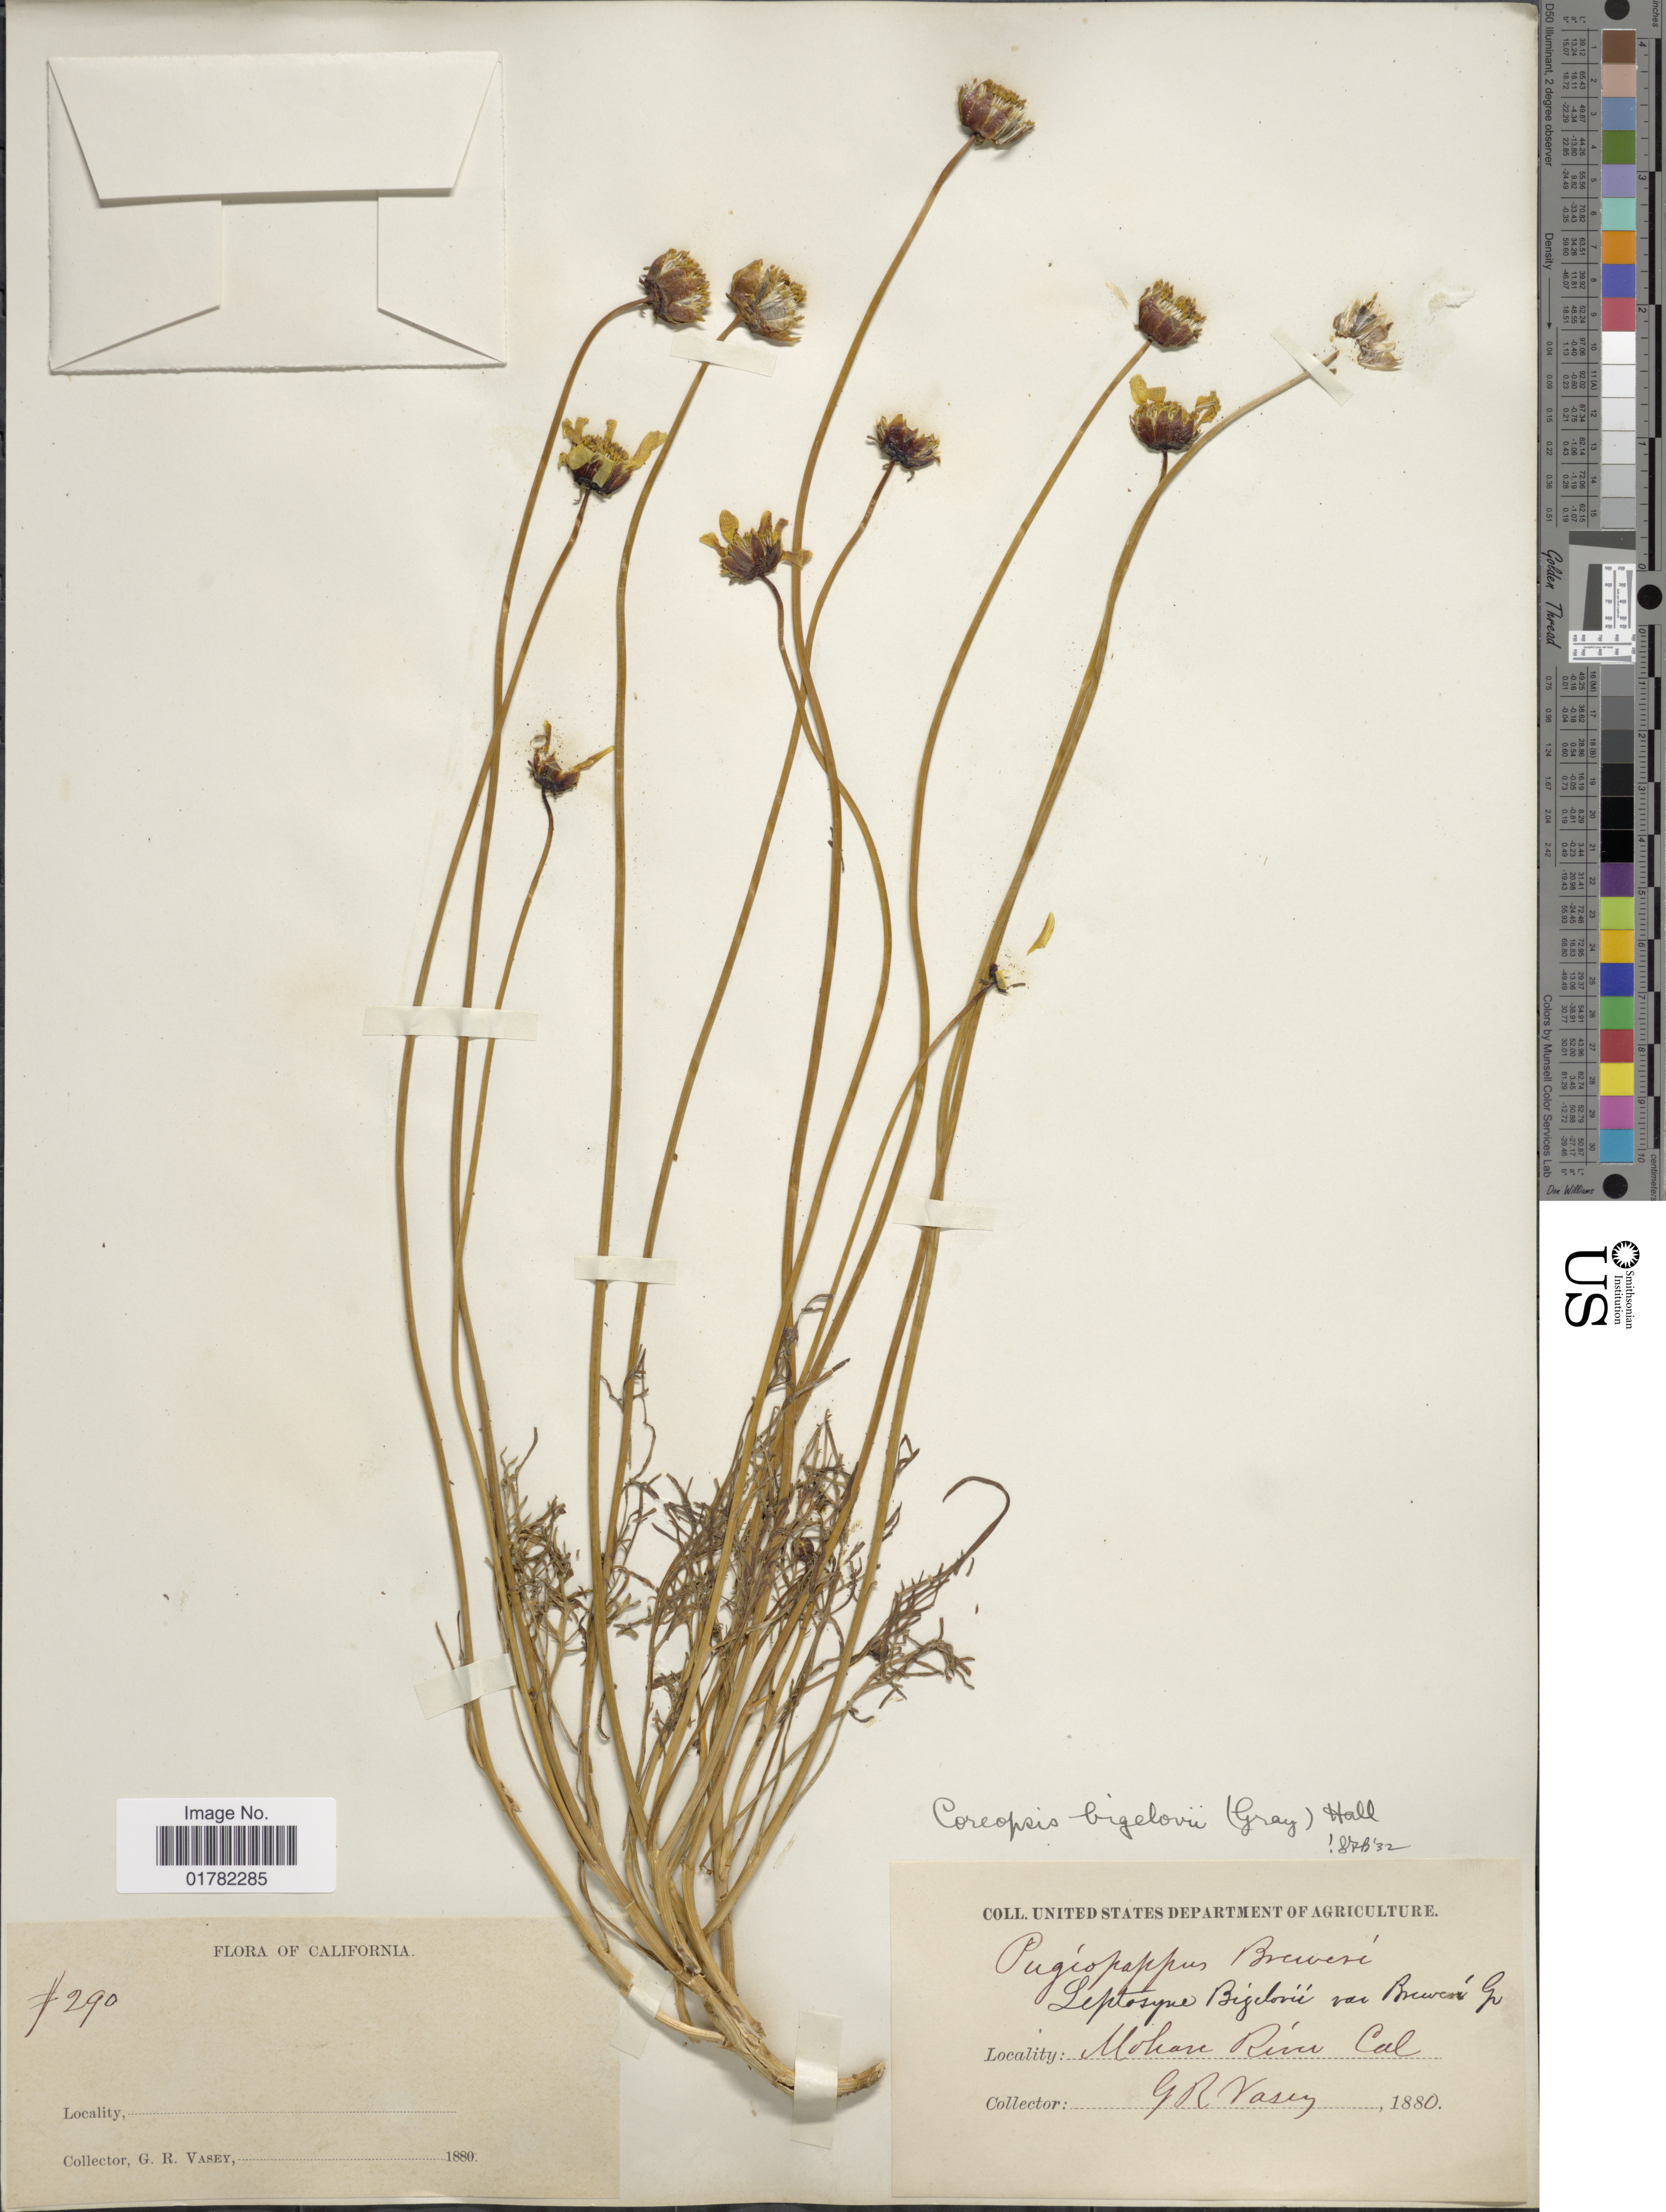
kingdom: Plantae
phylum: Tracheophyta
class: Magnoliopsida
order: Asterales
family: Asteraceae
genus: Coreopsis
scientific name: Coreopsis bigelovii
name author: (A. Gray) Voss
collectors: G. R. Vasey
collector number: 290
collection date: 1880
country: United States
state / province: California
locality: Mohave River